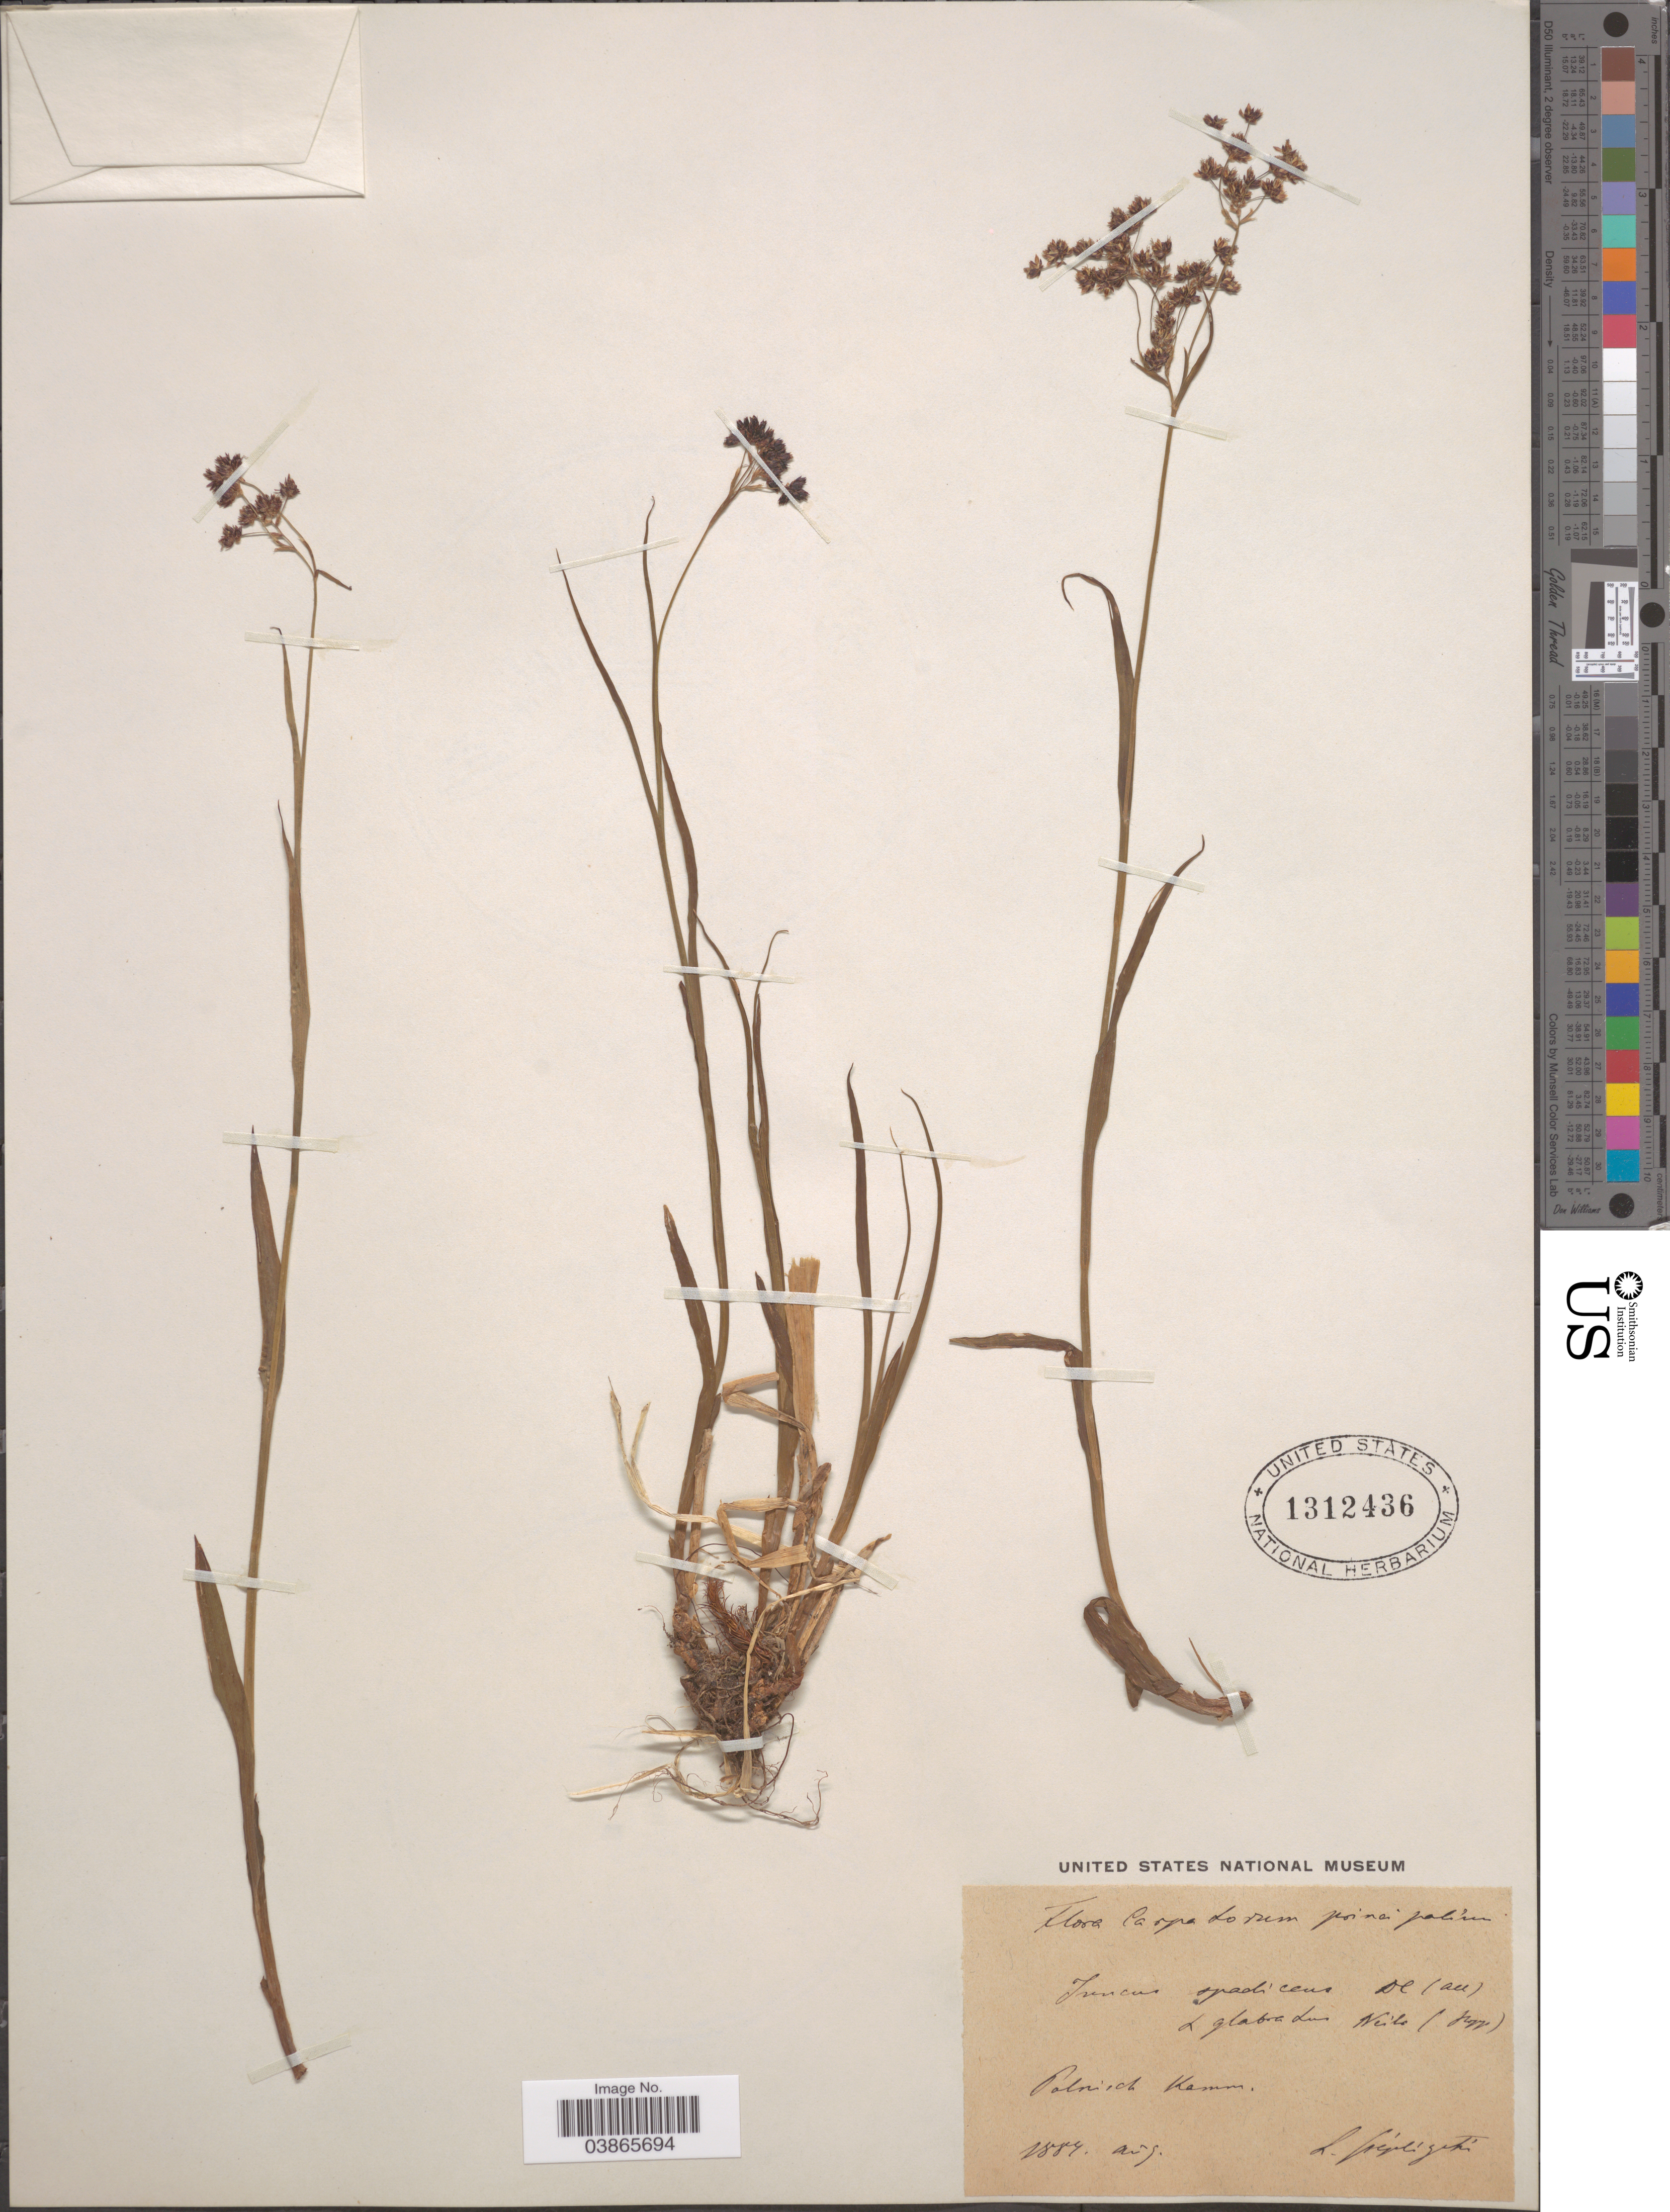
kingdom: Plantae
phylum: Tracheophyta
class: Liliopsida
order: Poales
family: Juncaceae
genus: Juncus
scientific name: Juncus spadiceus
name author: Vill.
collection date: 1884-08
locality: [illegible text] Polnich Kemm.[interpreted]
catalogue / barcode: US 1312436